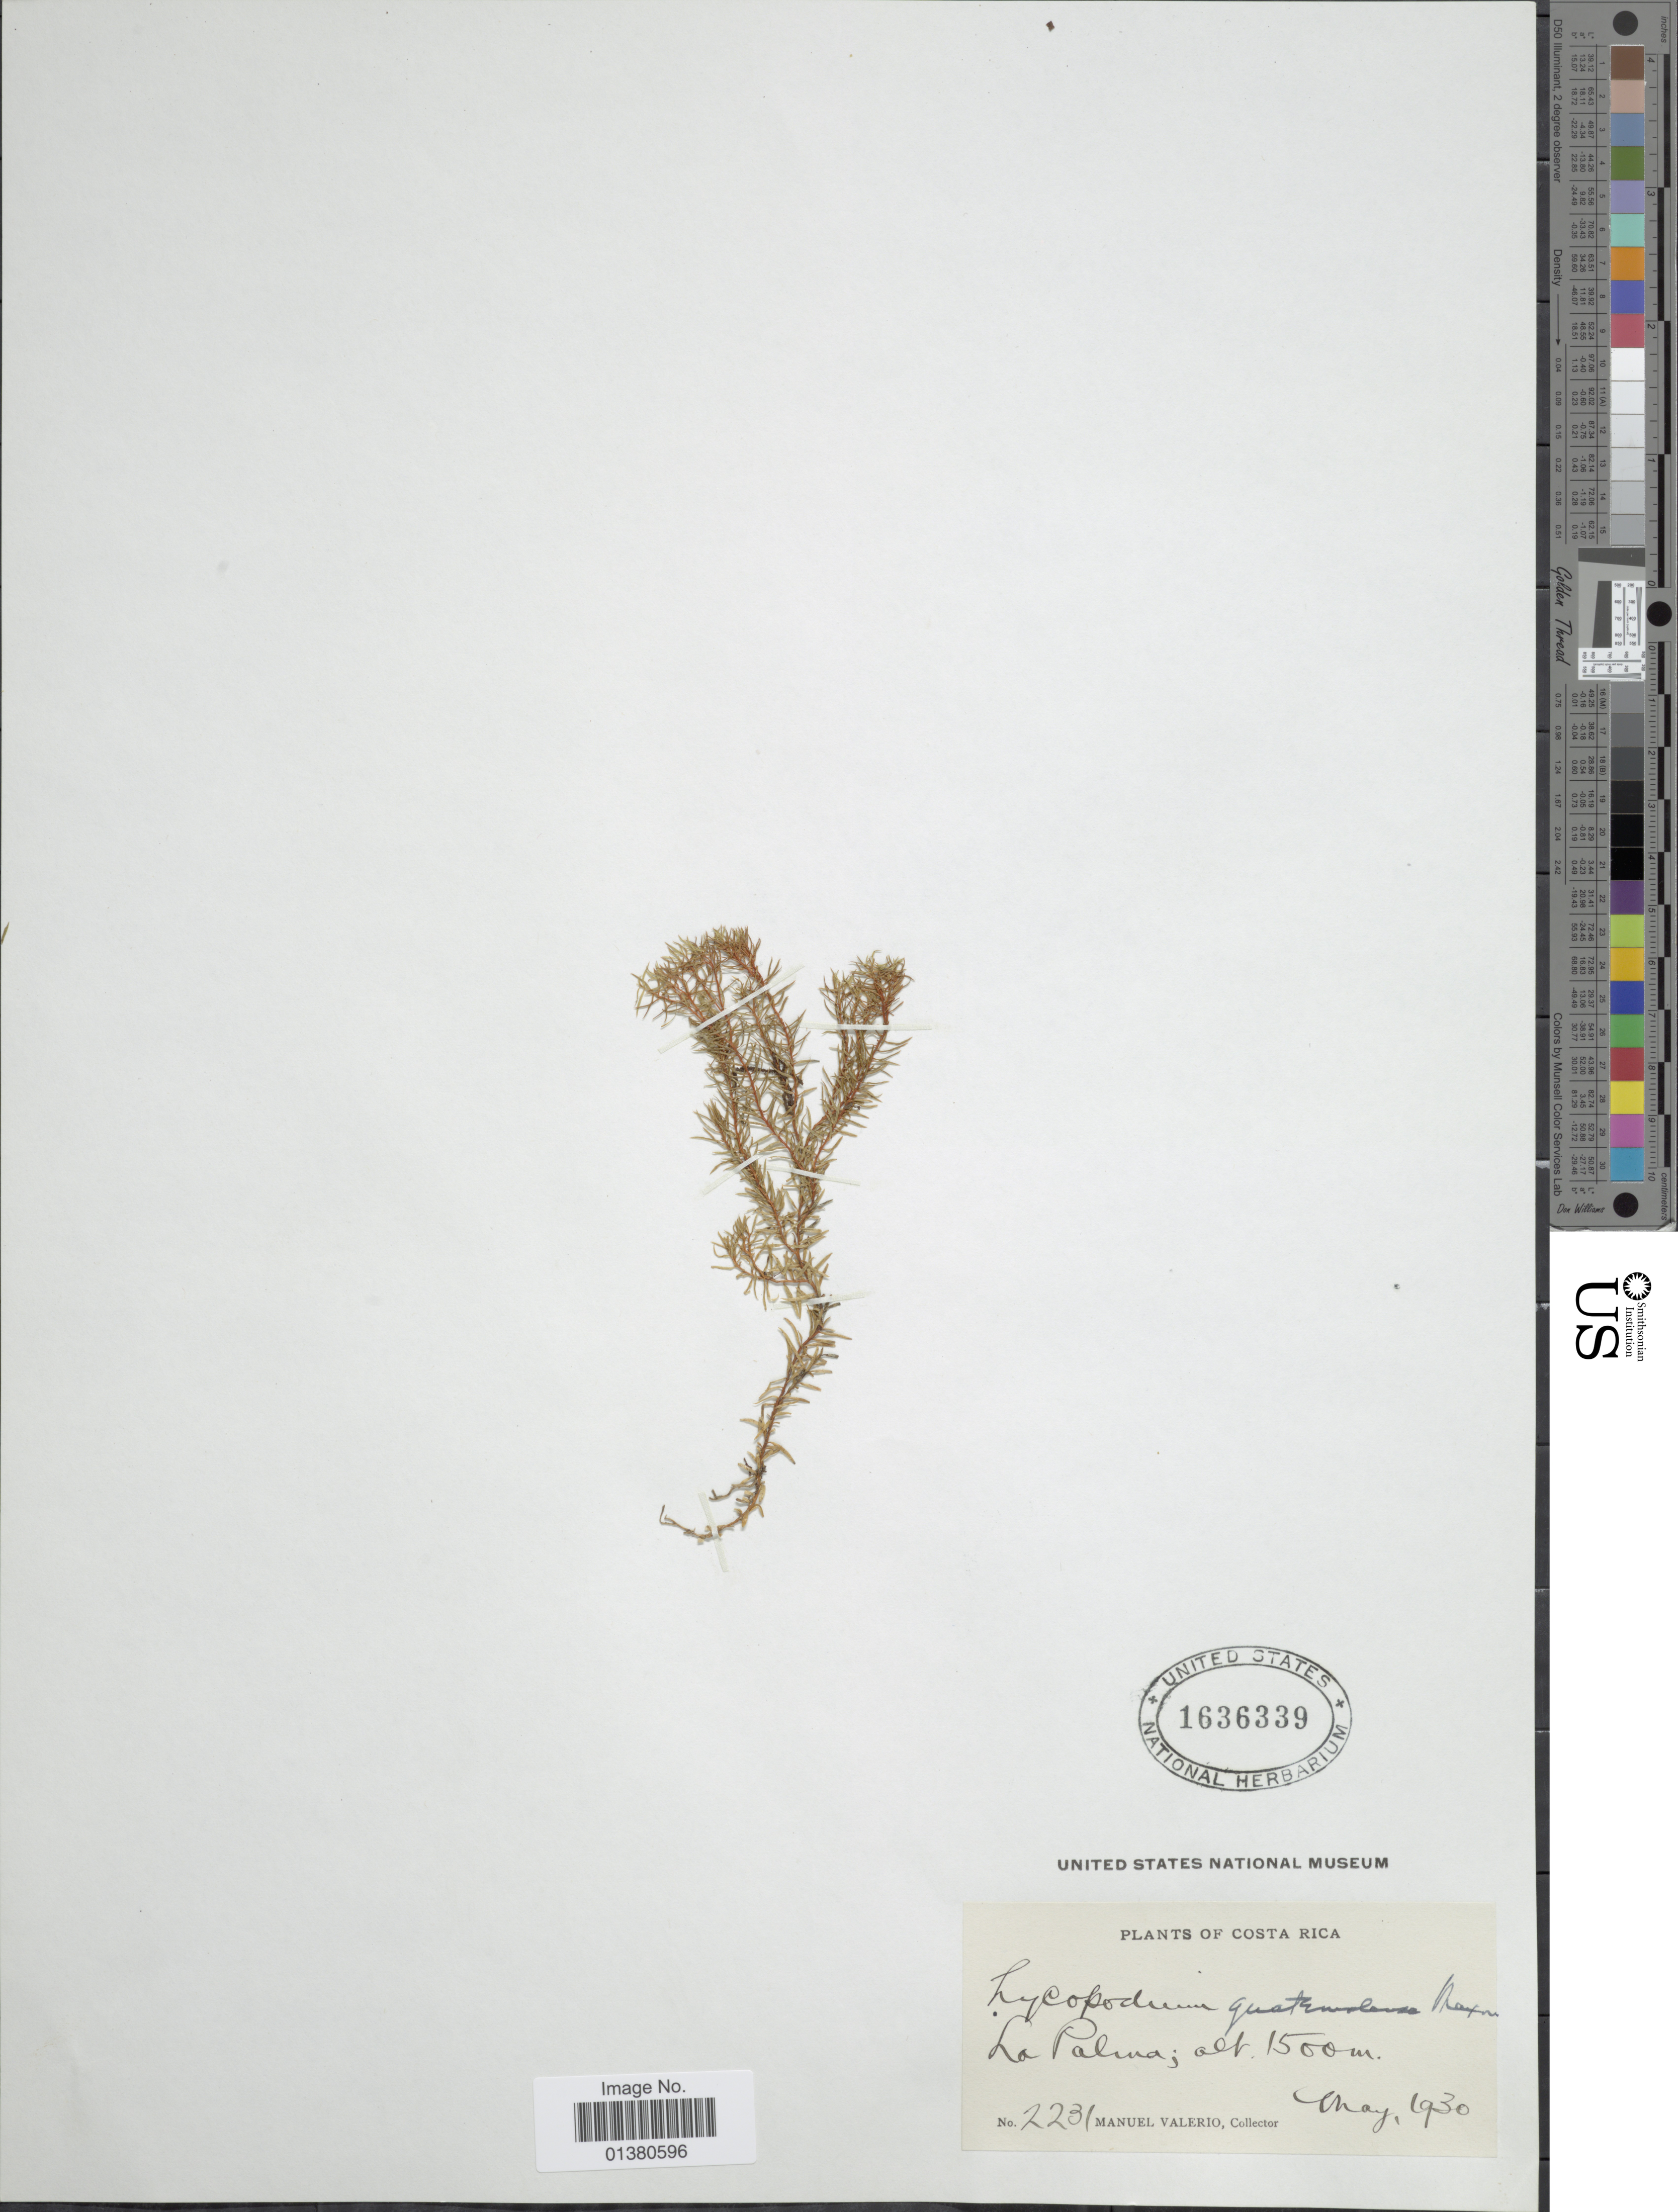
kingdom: Plantae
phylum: Tracheophyta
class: Lycopodiopsida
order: Lycopodiales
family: Lycopodiaceae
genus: Phlegmariurus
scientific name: Phlegmariurus capillaris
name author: (Sodiro) B. Øllg.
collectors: M. Valerio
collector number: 2231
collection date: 1930-05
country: Costa Rica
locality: La Palma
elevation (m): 1500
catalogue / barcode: US 1636339